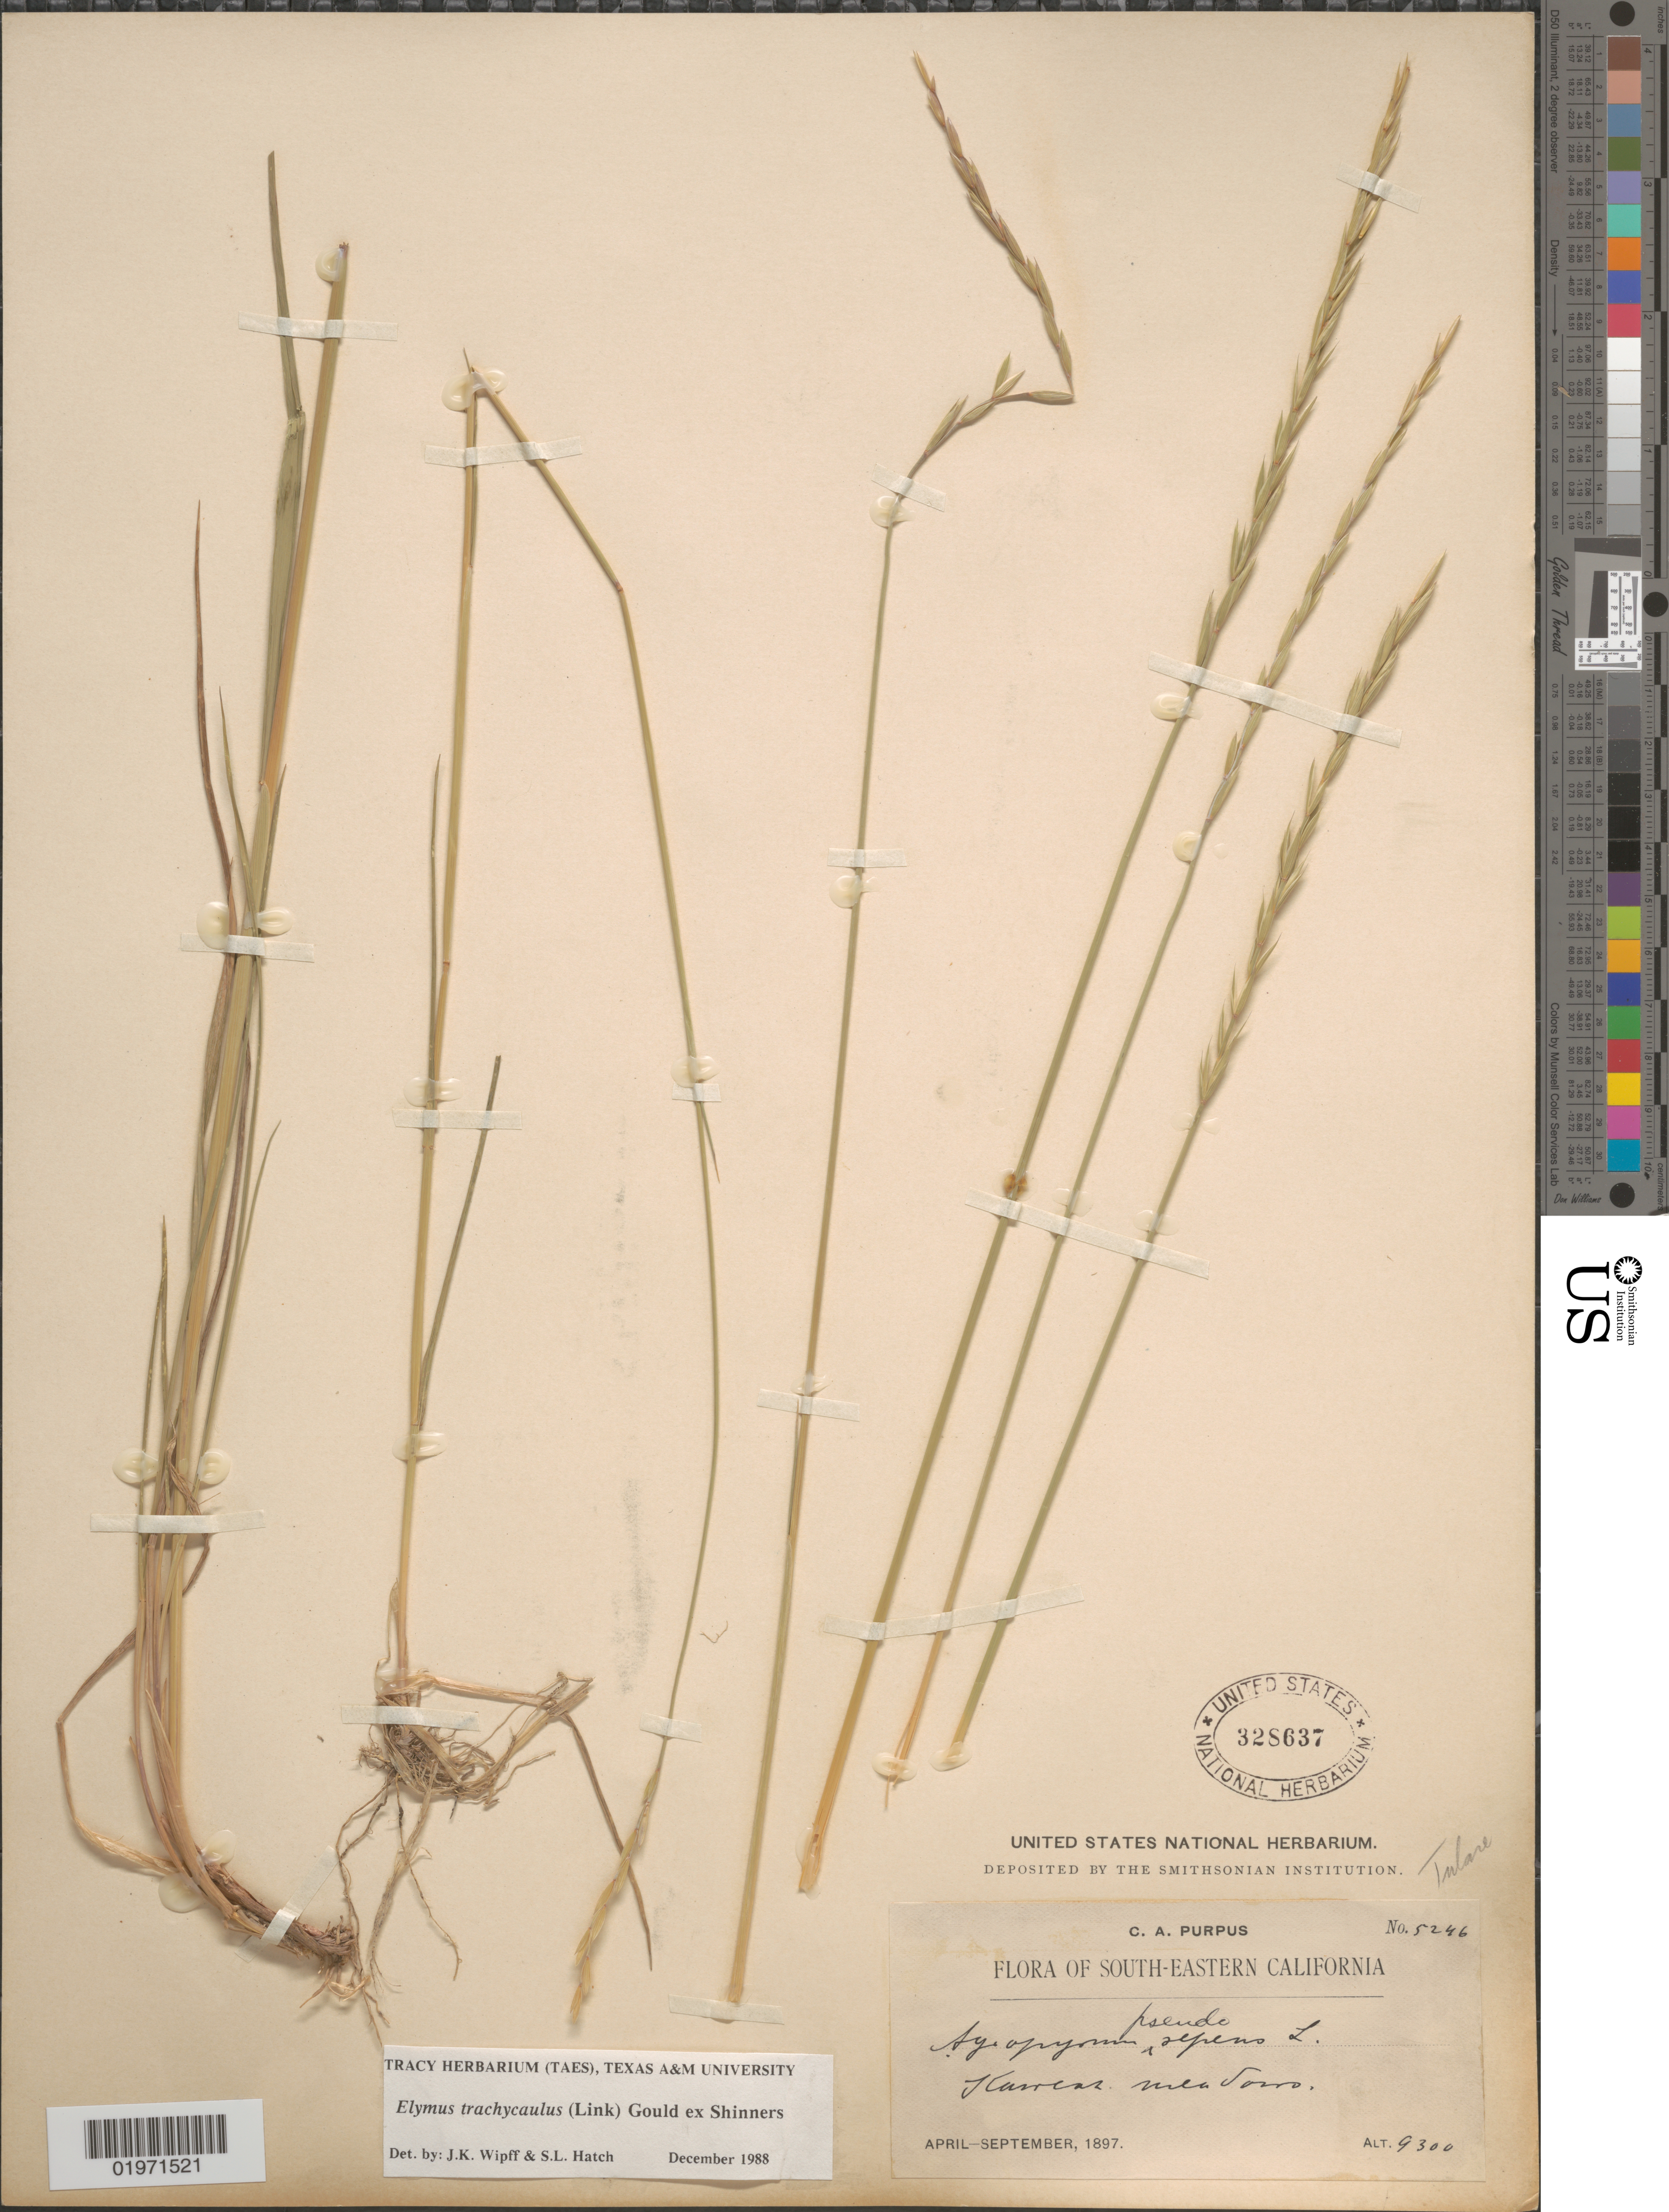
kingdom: Plantae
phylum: Tracheophyta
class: Liliopsida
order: Poales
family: Poaceae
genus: Elymus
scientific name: Elymus trachycaulus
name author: (Link) Gould ex Shinners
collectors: C. A. Purpus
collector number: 5246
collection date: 1897-04/1897-09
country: United States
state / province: California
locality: South-Eastern California. Tulare. Karson near Torro.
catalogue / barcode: US 328637